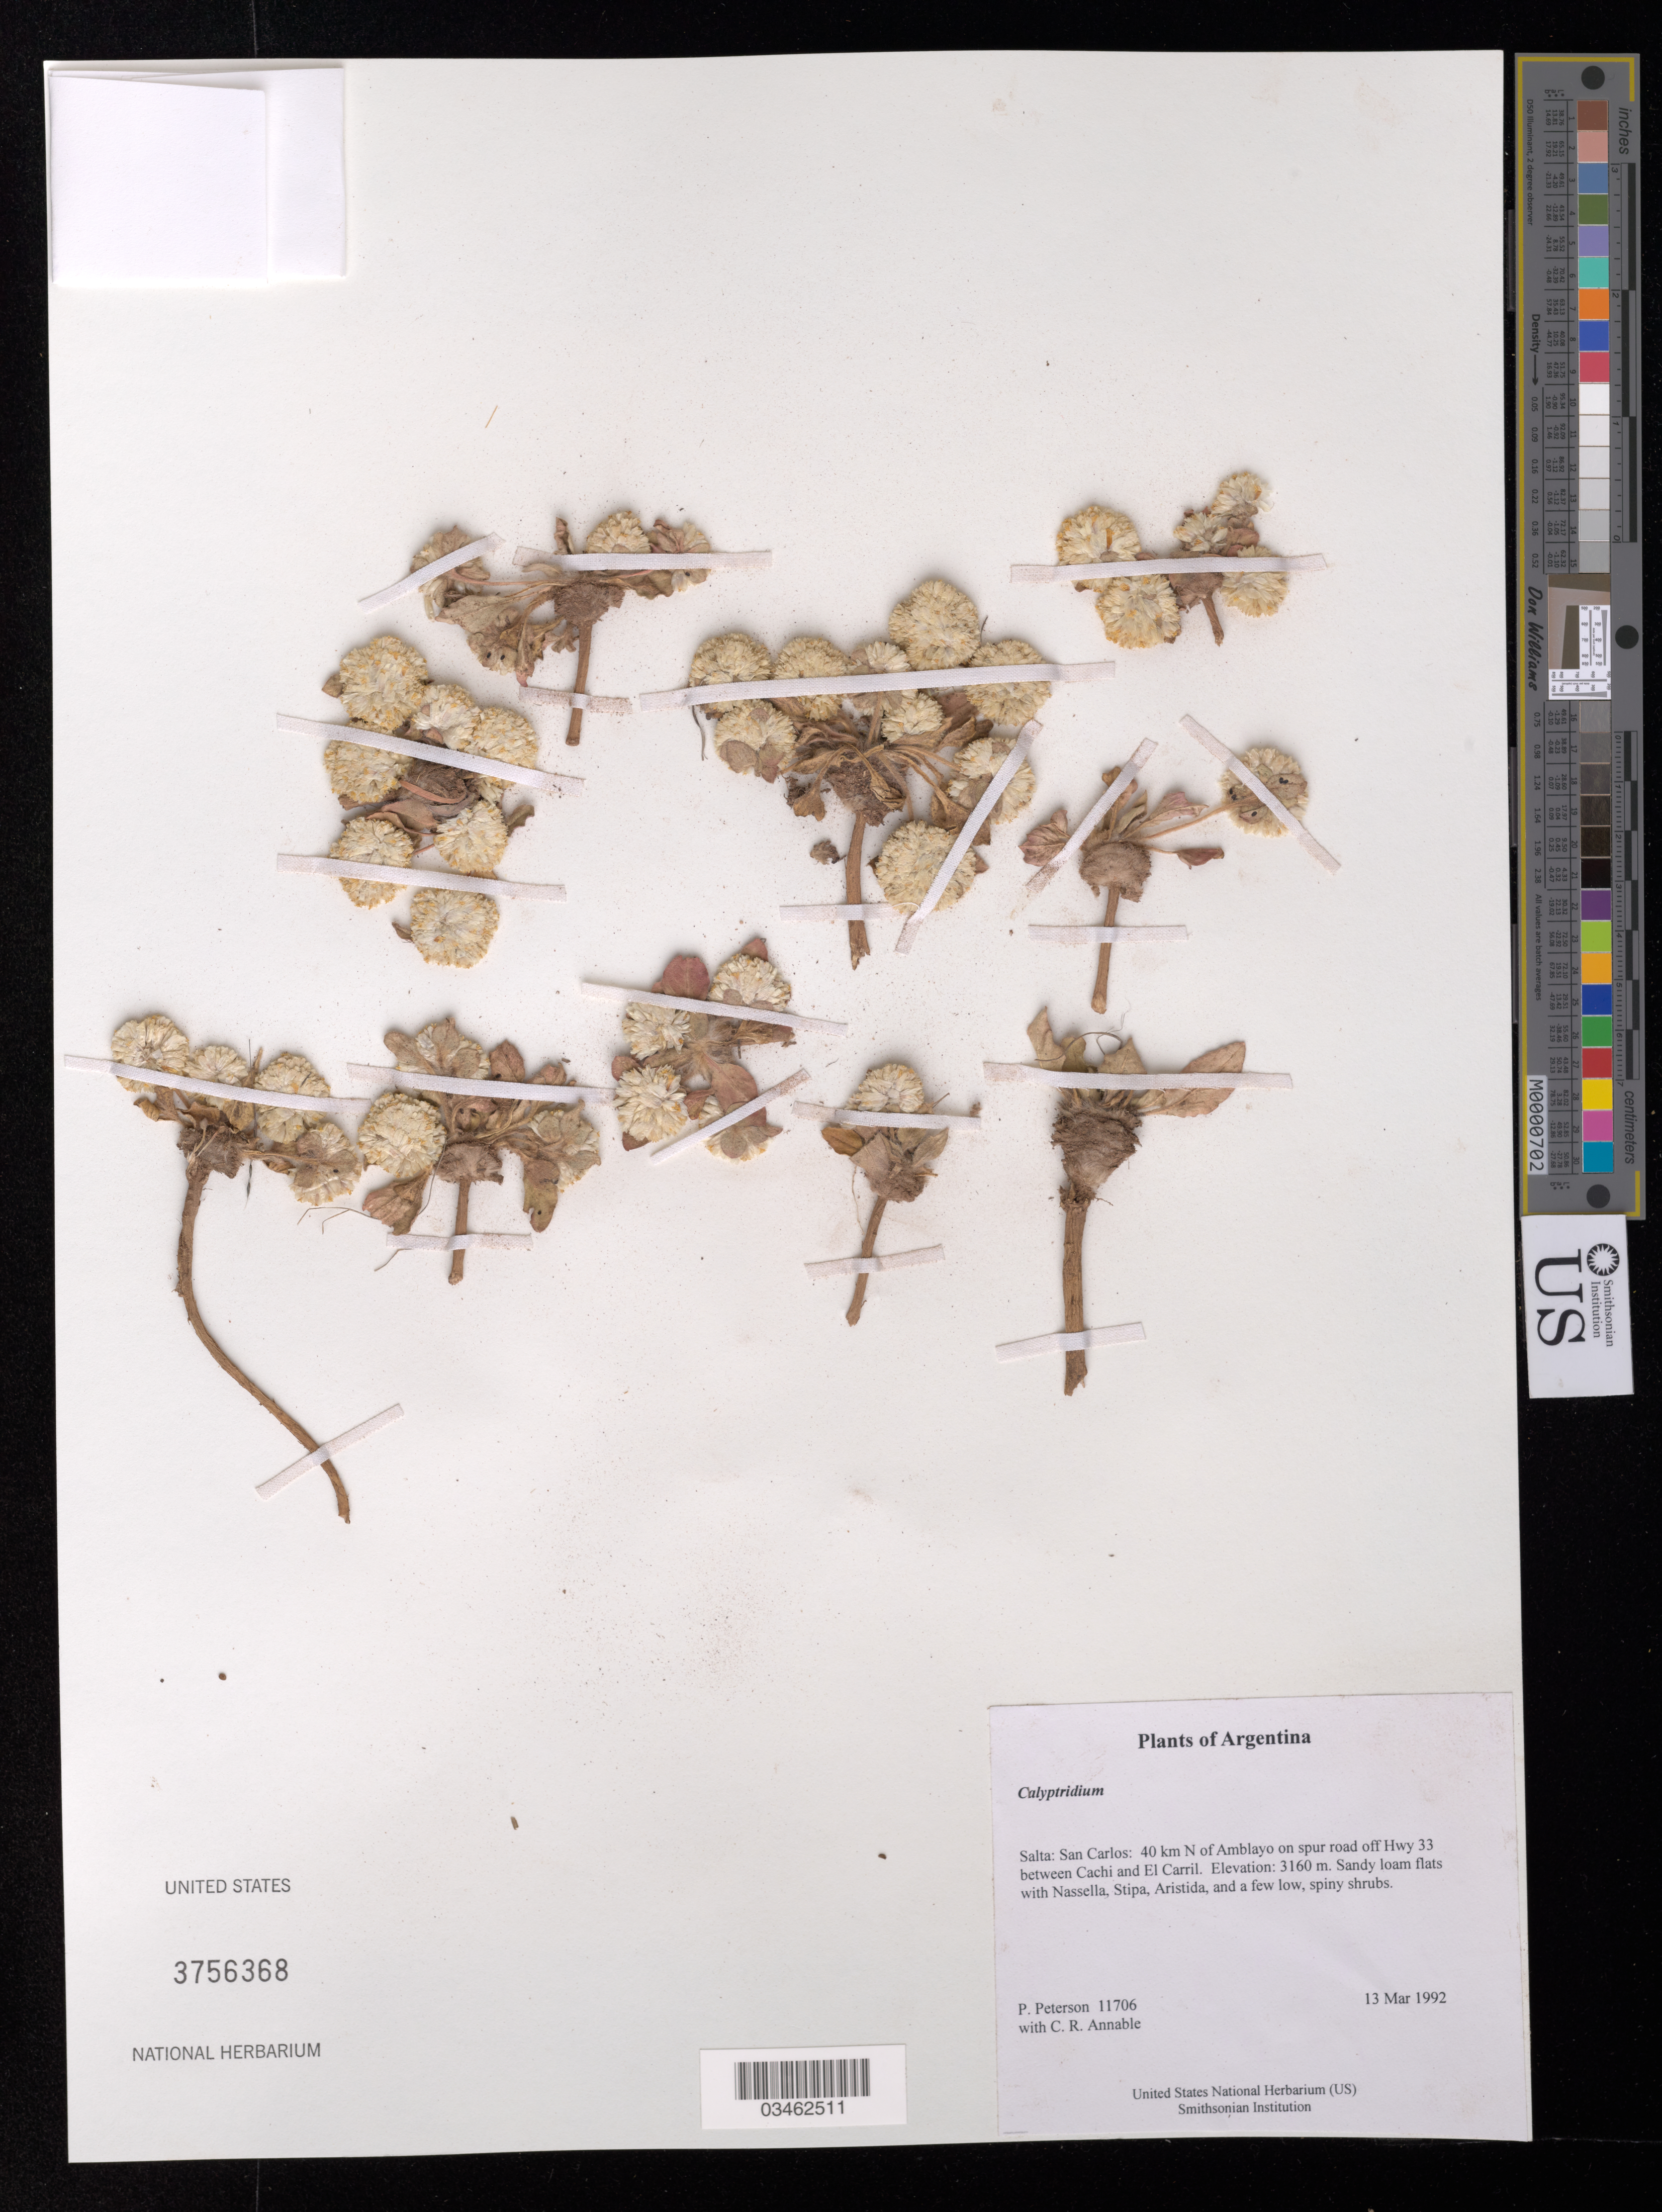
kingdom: Plantae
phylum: Tracheophyta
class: Magnoliopsida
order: Caryophyllales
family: Montiaceae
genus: Calyptridium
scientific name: Calyptridium sp.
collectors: P. M. Peterson & C. R. Annable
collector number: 11706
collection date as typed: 13 Mar 1992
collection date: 1992-03-13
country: Argentina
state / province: Salta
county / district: San Carlos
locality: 40 km N of Amblayo on spur road off Hwy 33 between Cachi and El Carril.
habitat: Sandy loam flats with Nassella, Stipa, Aristida, and a few low, spiny shrubs.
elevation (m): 3160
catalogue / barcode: US 3756368